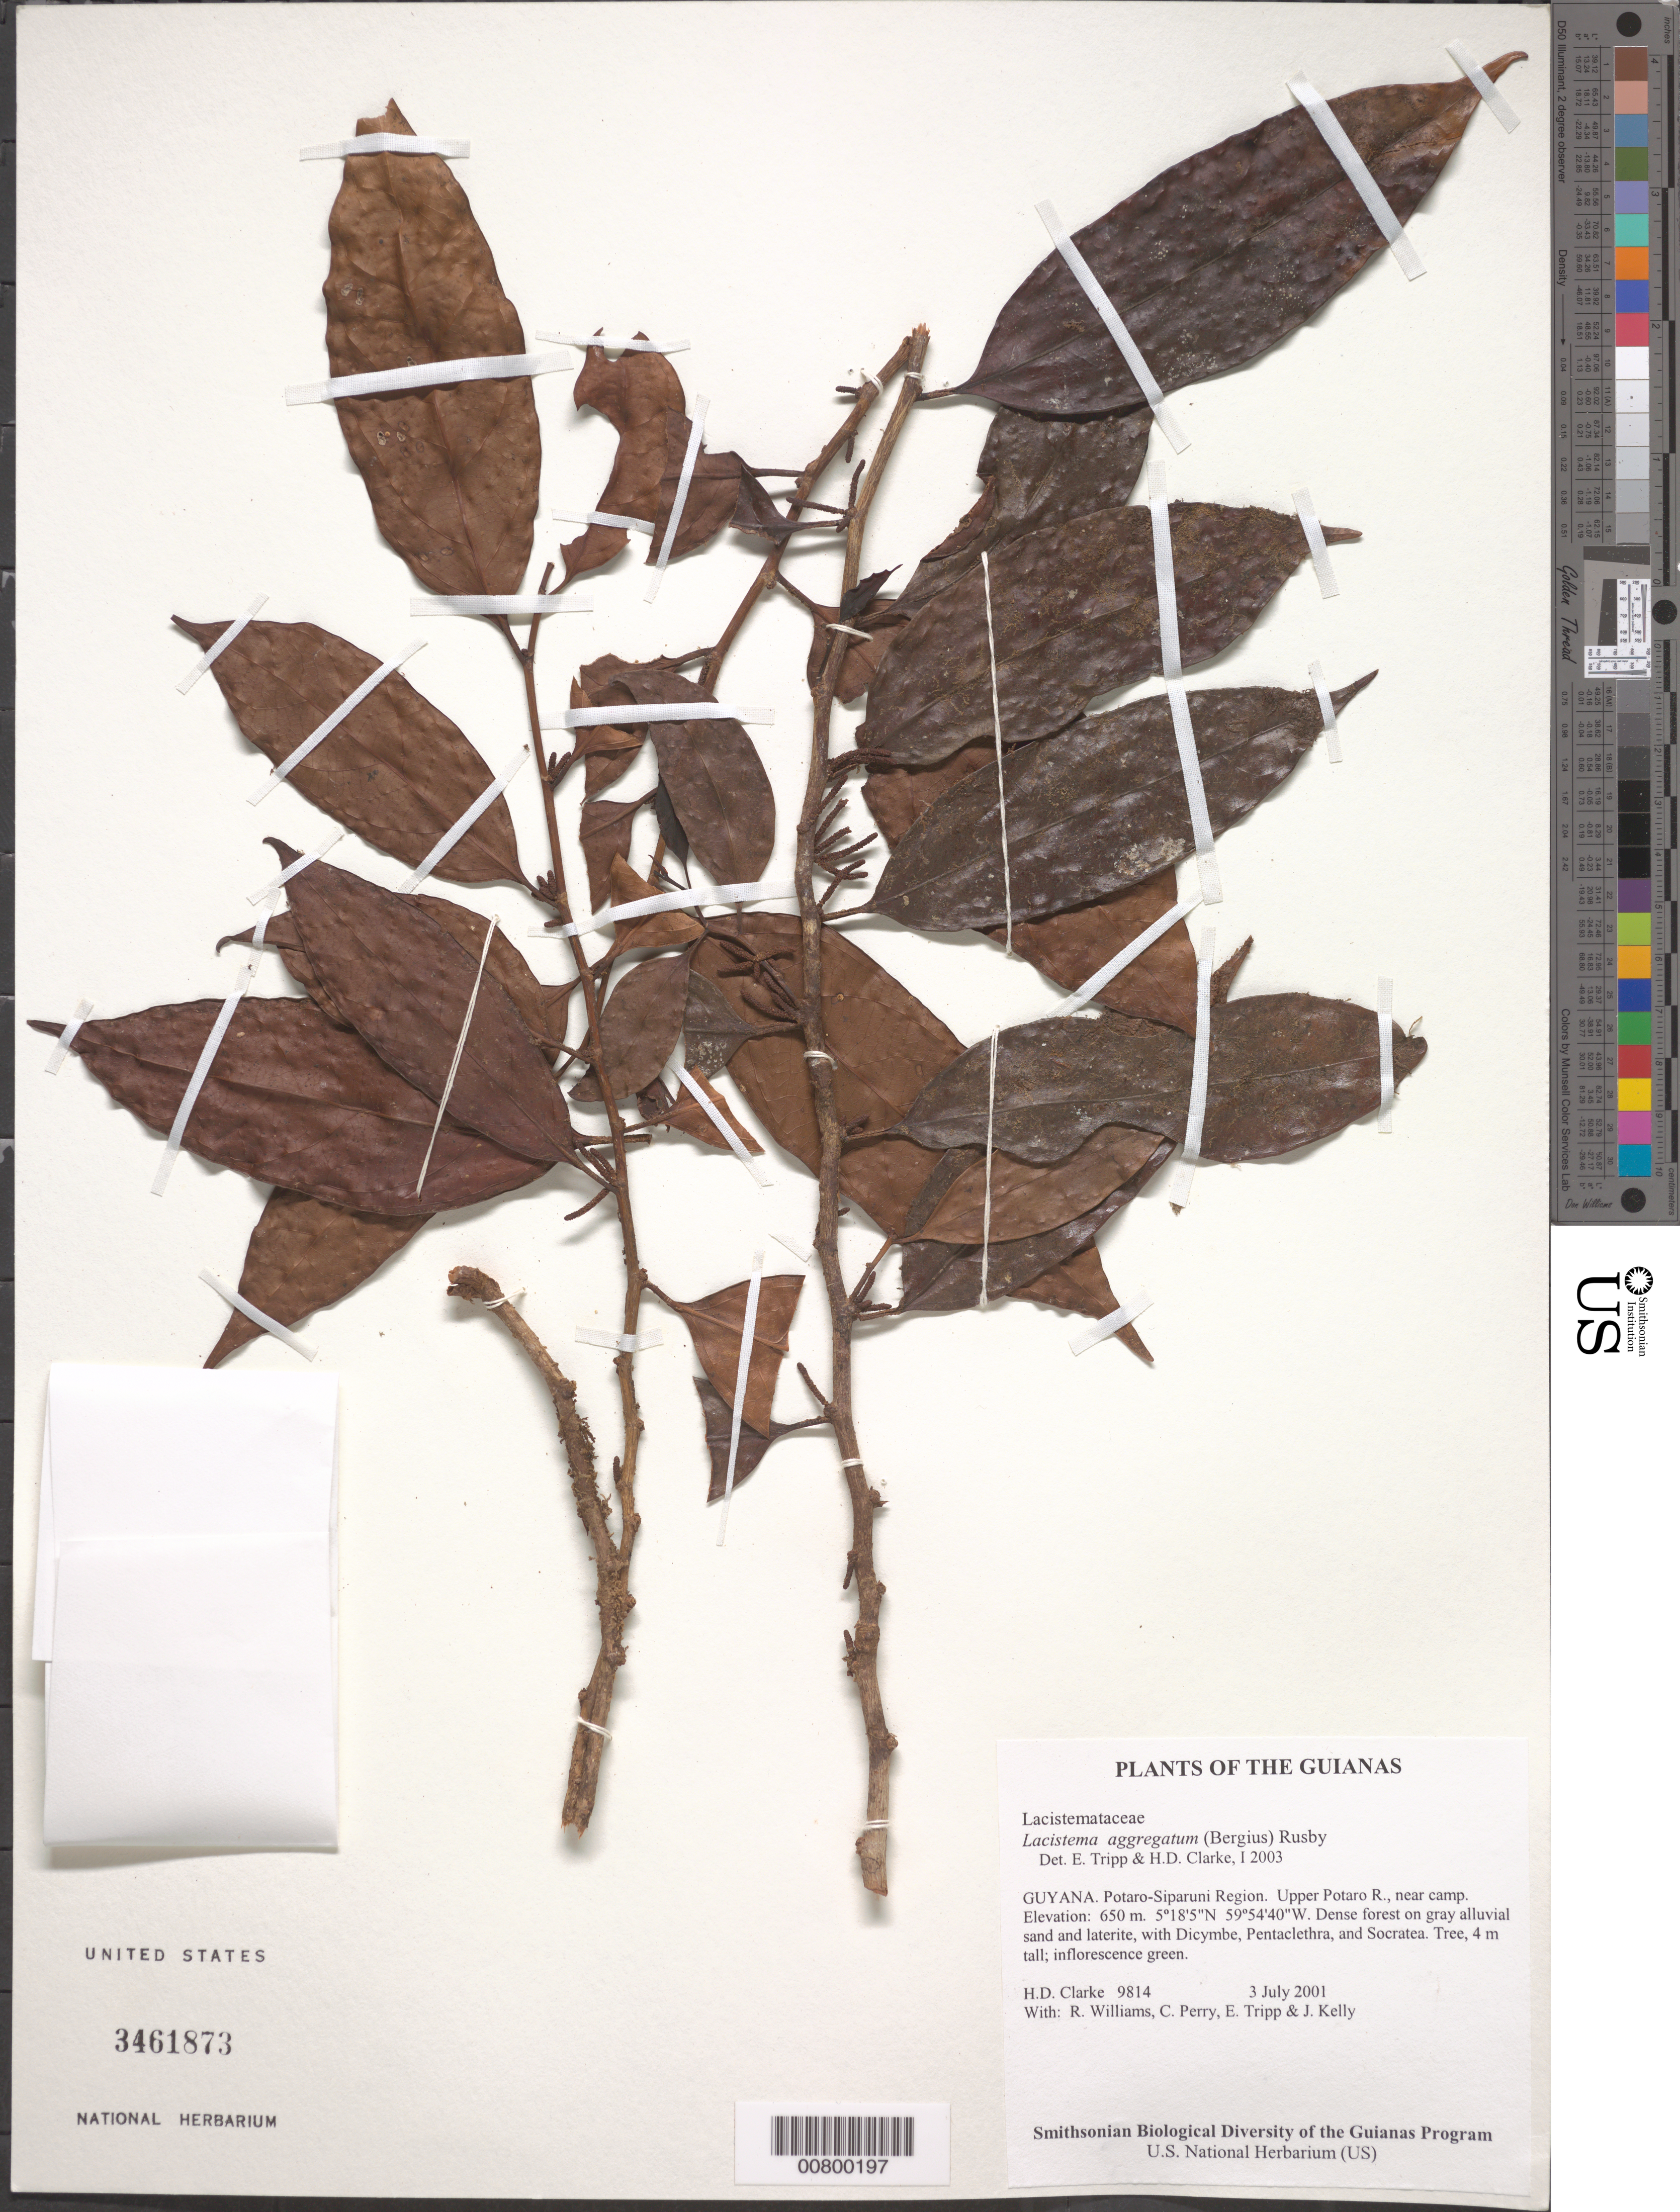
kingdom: Plantae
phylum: Tracheophyta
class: Magnoliopsida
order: Malpighiales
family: Lacistemataceae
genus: Lacistema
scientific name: Lacistema aggregatum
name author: (P.J. Bergius) Rusby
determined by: Tripp, E. A.; Clarke, H. D.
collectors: H. D. Clarke, R. Williams, C. Perry, E. Tripp & J. Kelly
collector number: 9814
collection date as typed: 3 July 2001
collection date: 2001-07-03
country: Guyana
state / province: Potaro-Siparuni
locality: Upper Potaro R., near camp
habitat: Dense forest on gray alluvial sand and laterite, with Dicymbe, Pentaclethra, and Socratea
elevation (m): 650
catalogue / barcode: US 3461873